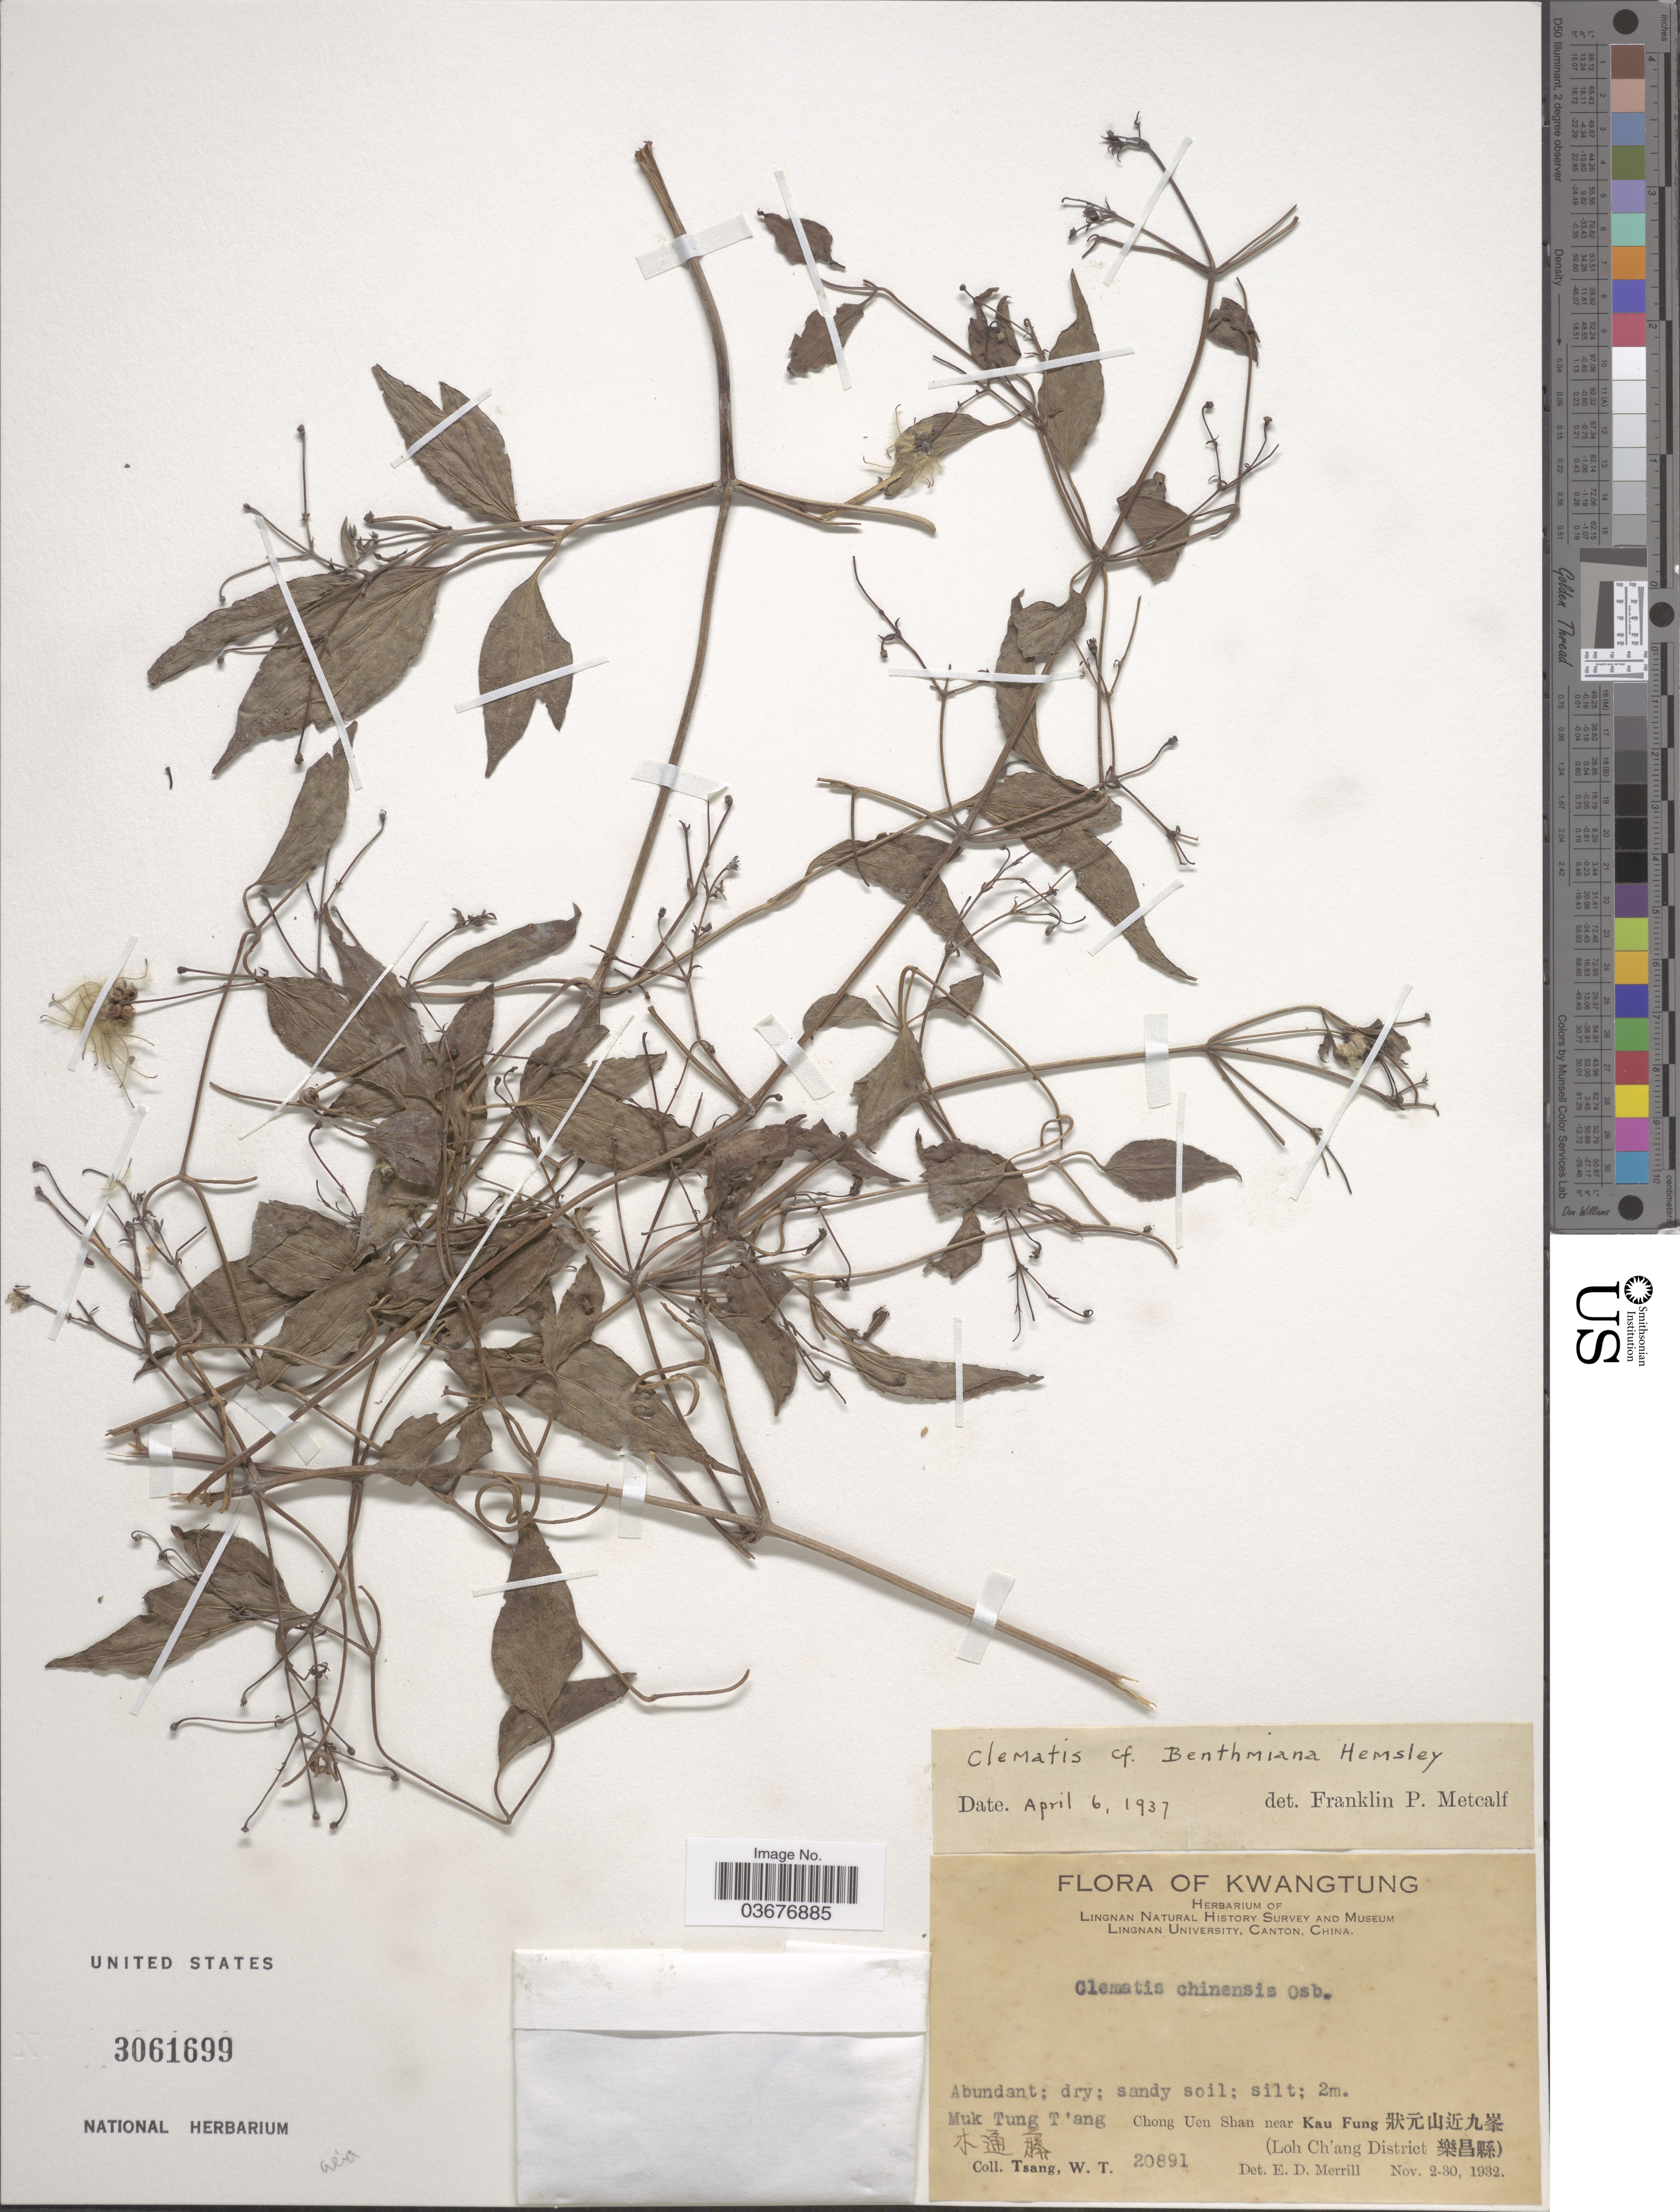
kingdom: Plantae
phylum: Tracheophyta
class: Magnoliopsida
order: Ranunculales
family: Ranunculaceae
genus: Clematis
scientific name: Clematis benthamiana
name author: Hemsl.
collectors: W. T. Tsang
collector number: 20891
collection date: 1932-11-02/1932-11-30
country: China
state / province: Guangdong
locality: Muk Tung T'ang X. Chong Uen Shan near Kau Fung X. (Loh Ch'ang District X).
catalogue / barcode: US 3061699